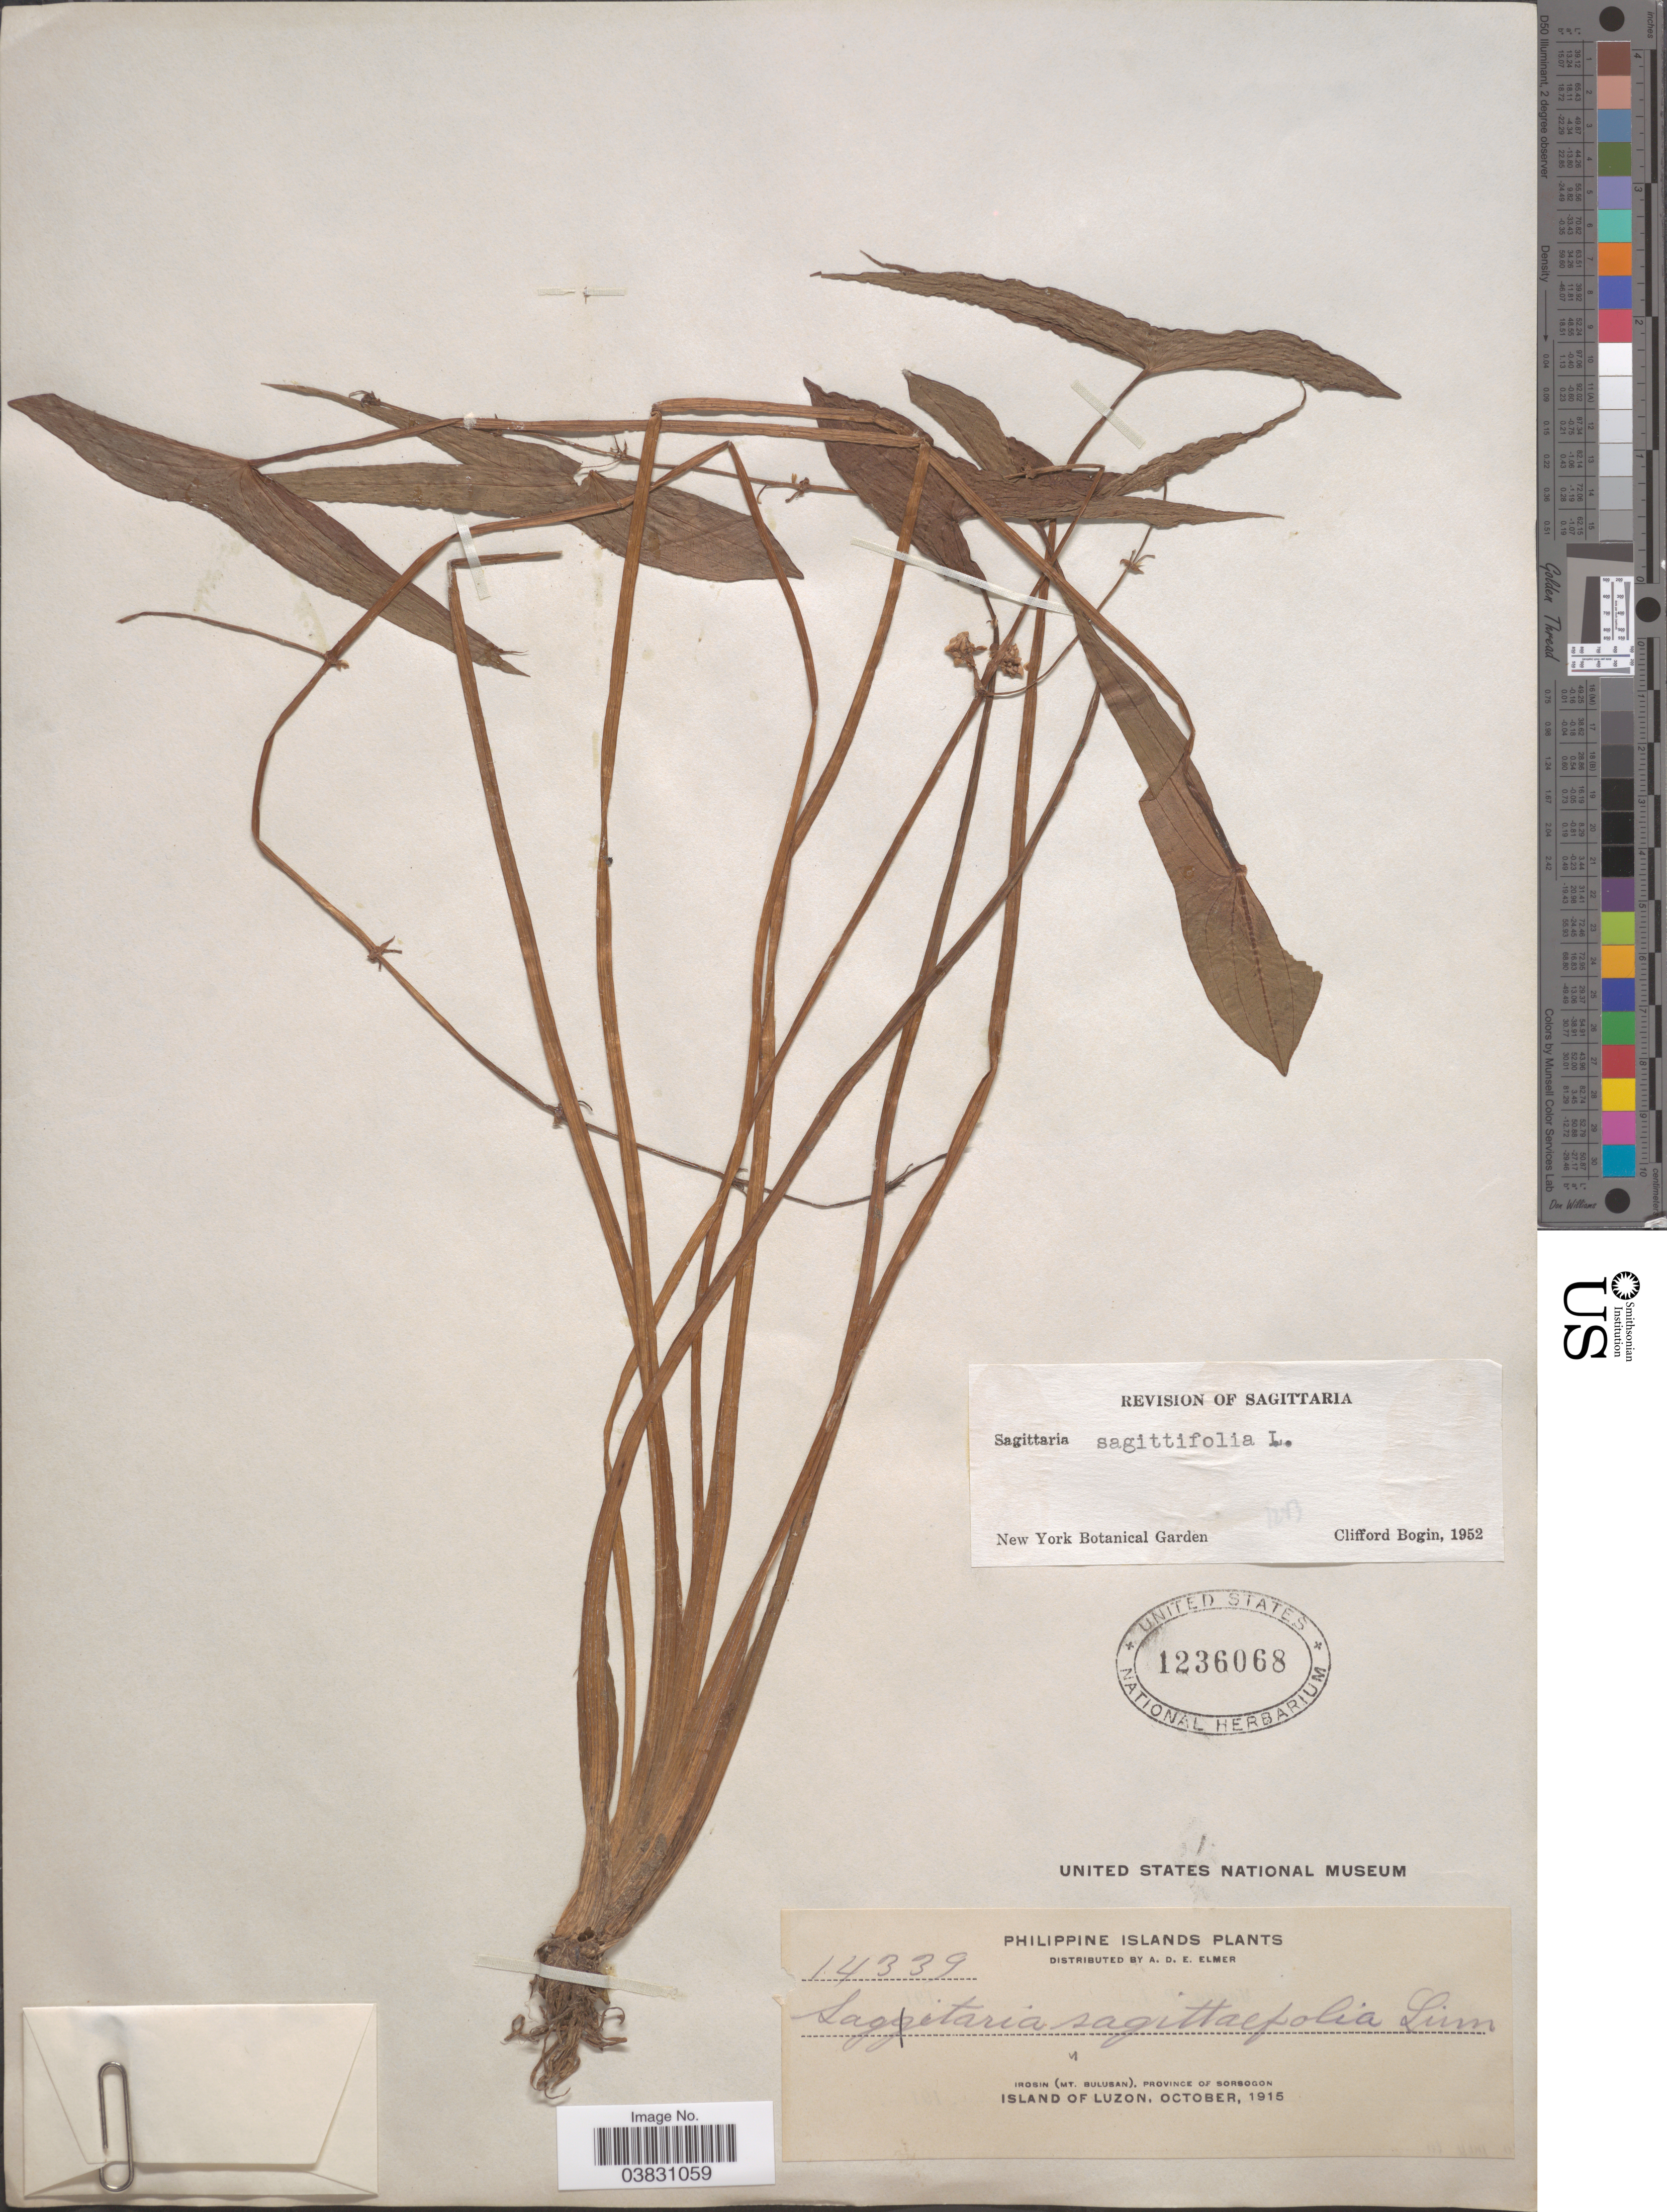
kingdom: Plantae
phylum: Tracheophyta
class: Liliopsida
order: Alismatales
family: Alismataceae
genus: Sagittaria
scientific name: Sagittaria sagittifolia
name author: L.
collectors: A. D. E. Elmer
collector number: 14339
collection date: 1915-10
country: Philippines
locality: Philippine Islands. Irosin (Mt. Bulusan), Province of Sorsogon. Island of Luzon.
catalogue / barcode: US 1236068